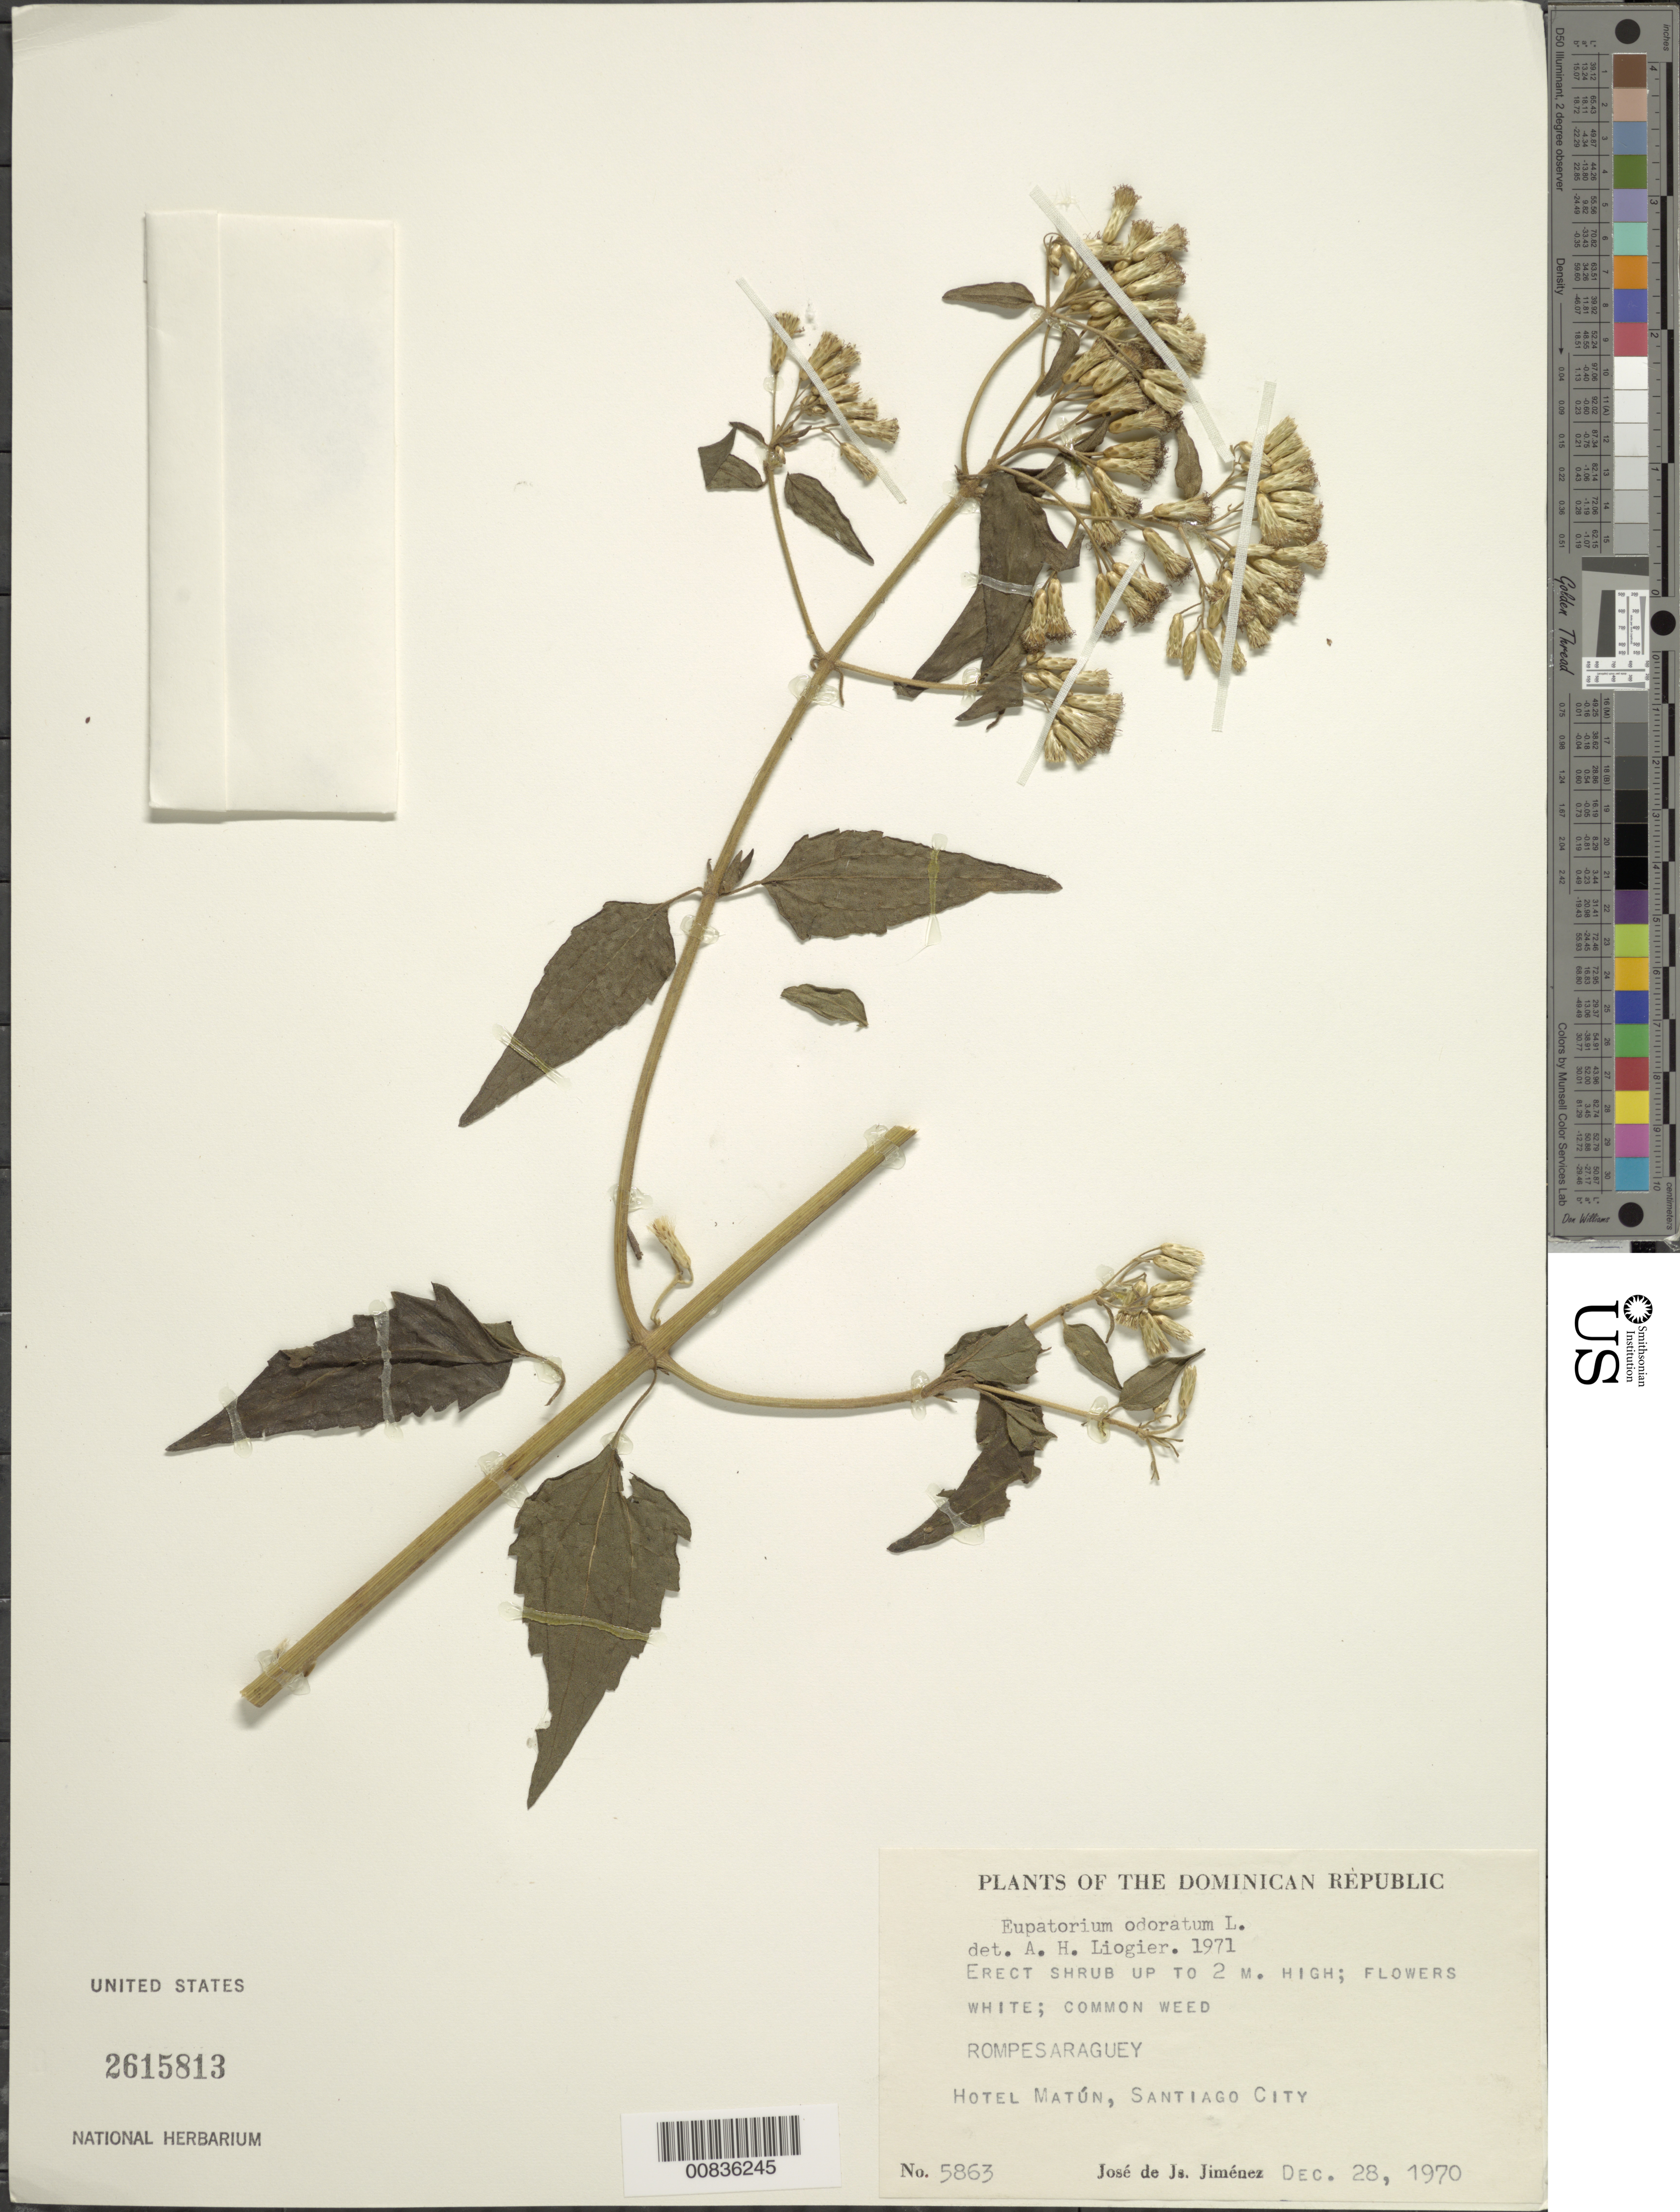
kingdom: Plantae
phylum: Tracheophyta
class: Magnoliopsida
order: Asterales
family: Asteraceae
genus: Chromolaena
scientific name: Chromolaena odorata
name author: (L.) R.M. King & H. Rob.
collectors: J. J. Jiménez Almonte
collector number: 5863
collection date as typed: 28 Dec 1970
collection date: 1970-12-28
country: Dominican Republic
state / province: Distrito Nacional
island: Hispaniola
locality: Hotel Matún, Santo Domingo City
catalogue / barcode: US 2615813